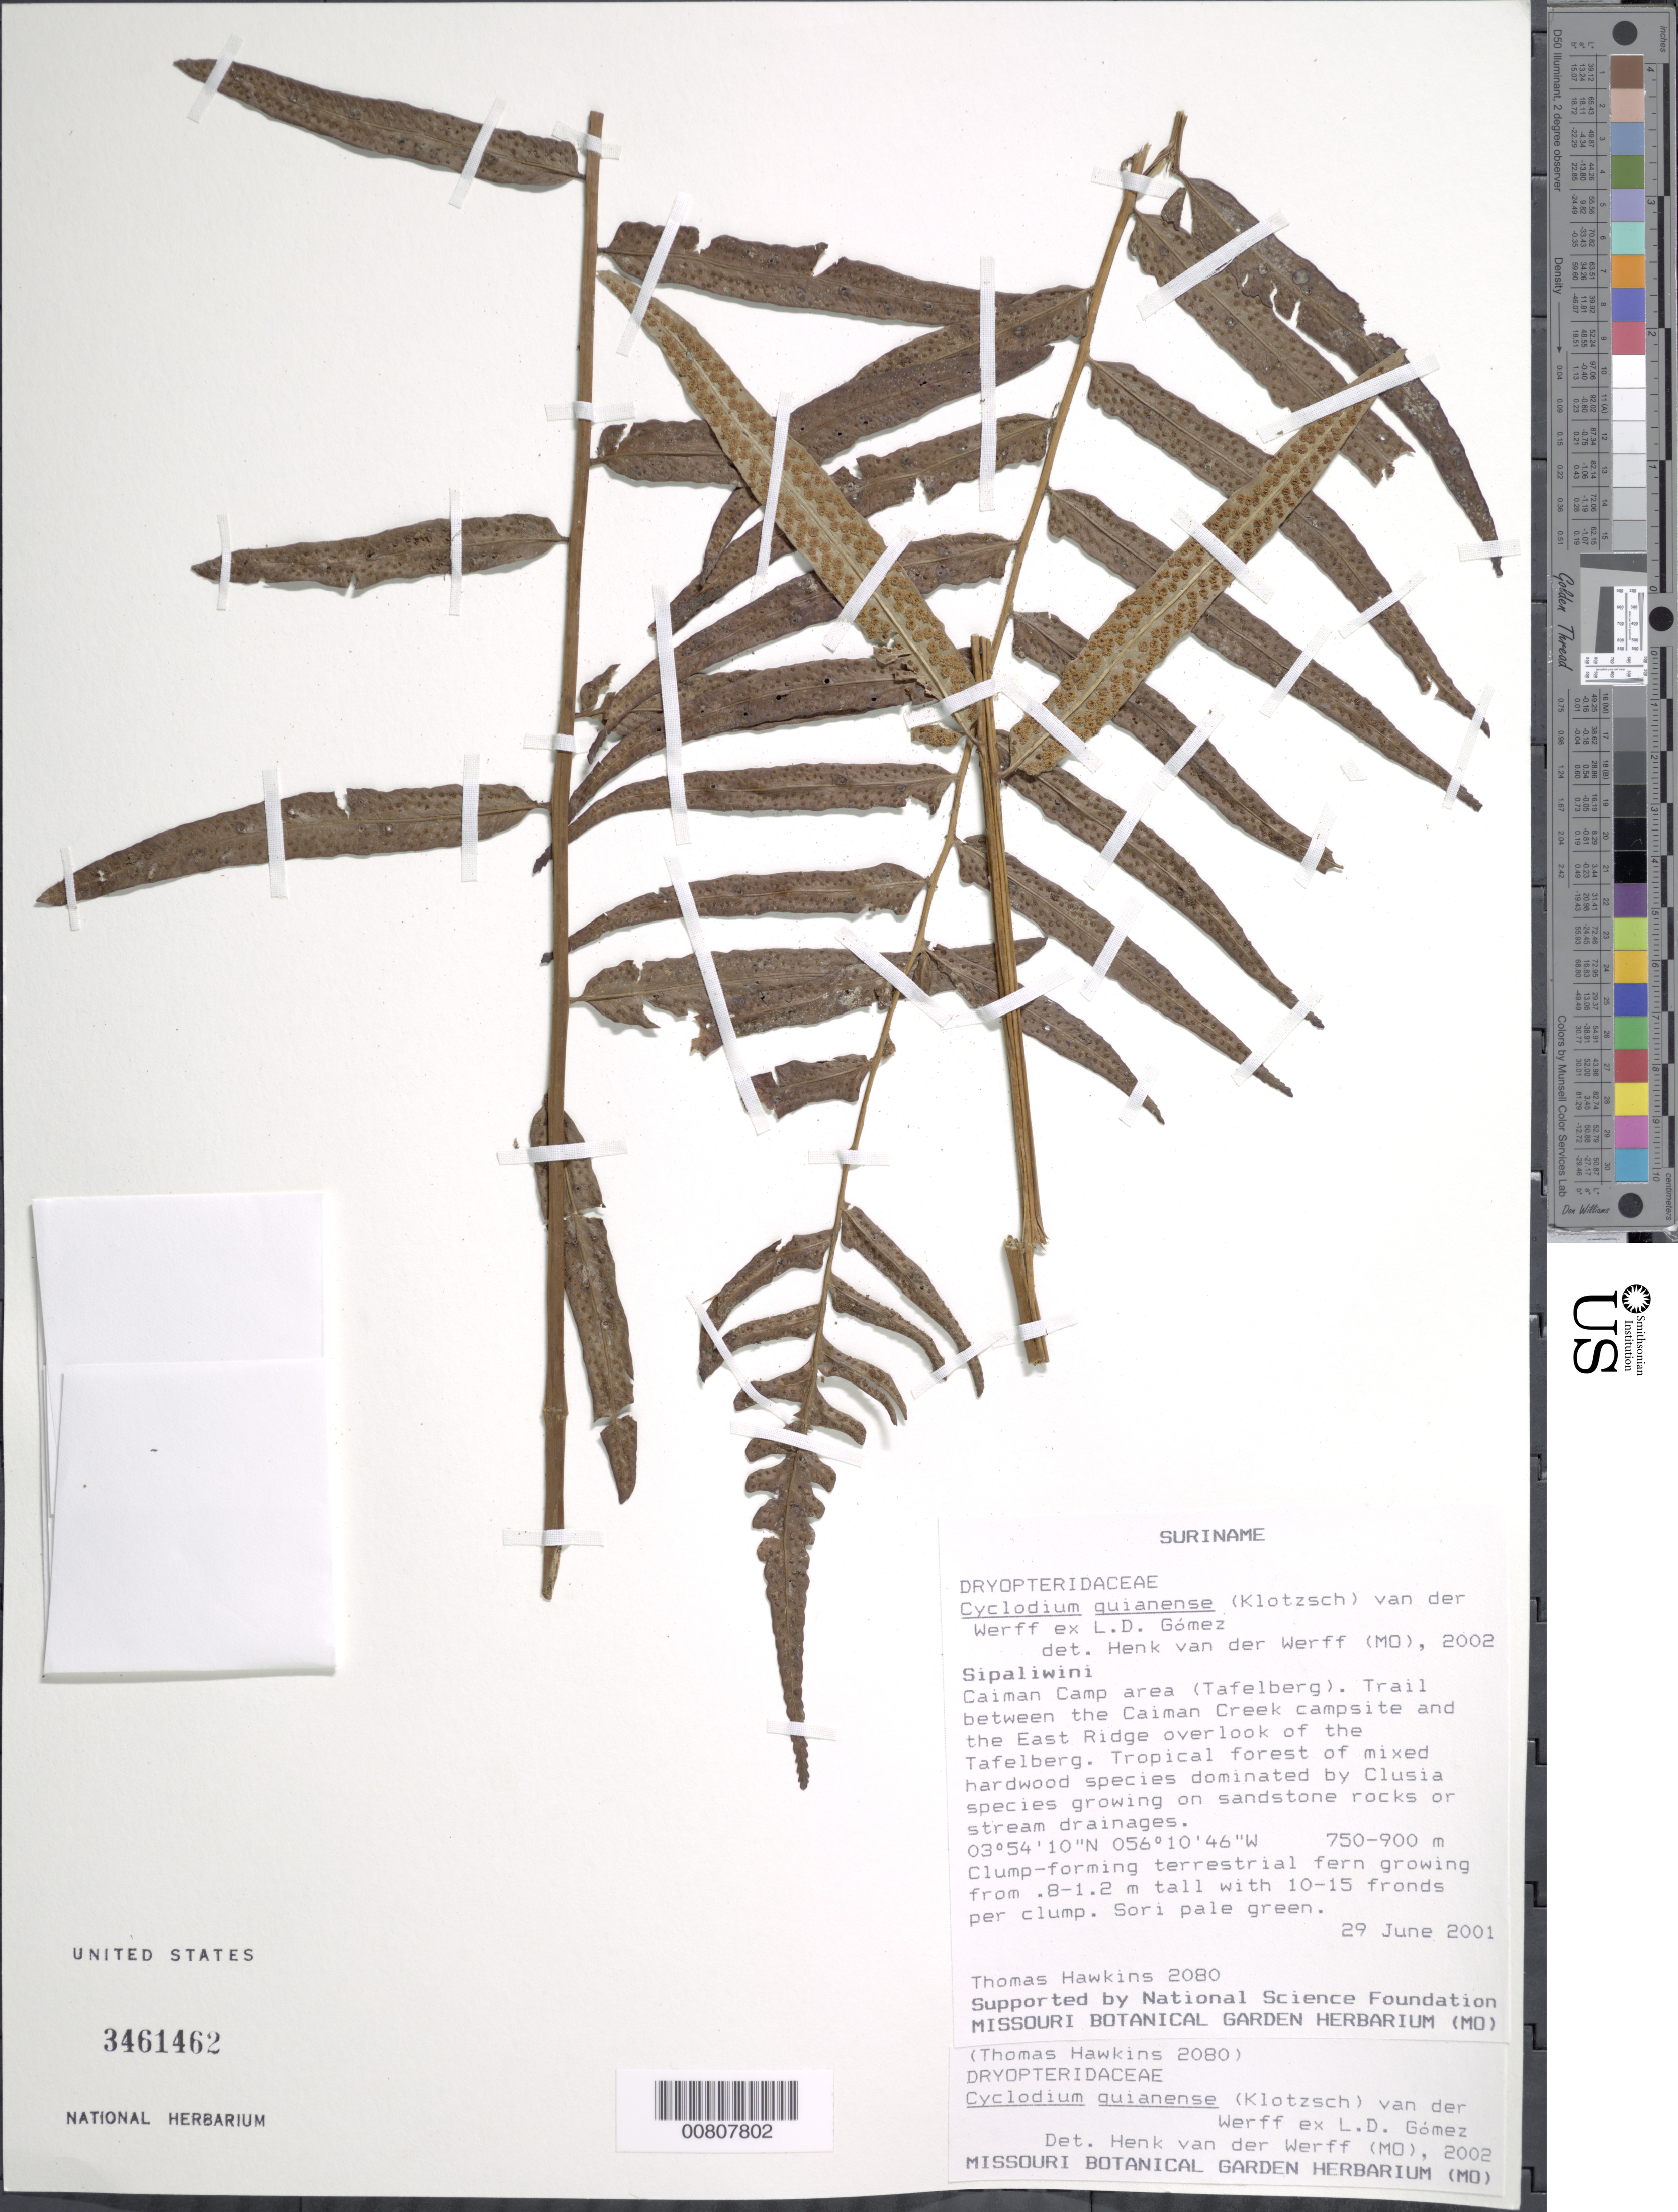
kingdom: Plantae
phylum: Tracheophyta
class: Polypodiopsida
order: Polypodiales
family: Dryopteridaceae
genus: Cyclodium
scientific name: Cyclodium guianense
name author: (Klotzsch) van der Werff ex L.D. Gómez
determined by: van der Werff, H., (MO), Missouri Botanical Garden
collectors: T. Hawkins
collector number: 2080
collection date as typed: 29-Jun-01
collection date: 2001-06-29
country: Suriname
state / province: Sipaliwini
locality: Tafelberg (Table Mountain), Caiman Camp area, trail between the Caiman Creek campsite and the East Ridge overlook of the Tafelberg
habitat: Tropical forest of mixed hardwood species dominated by Clusia species growing on sandstone rocks or stream drainages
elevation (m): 750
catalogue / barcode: US 3461462